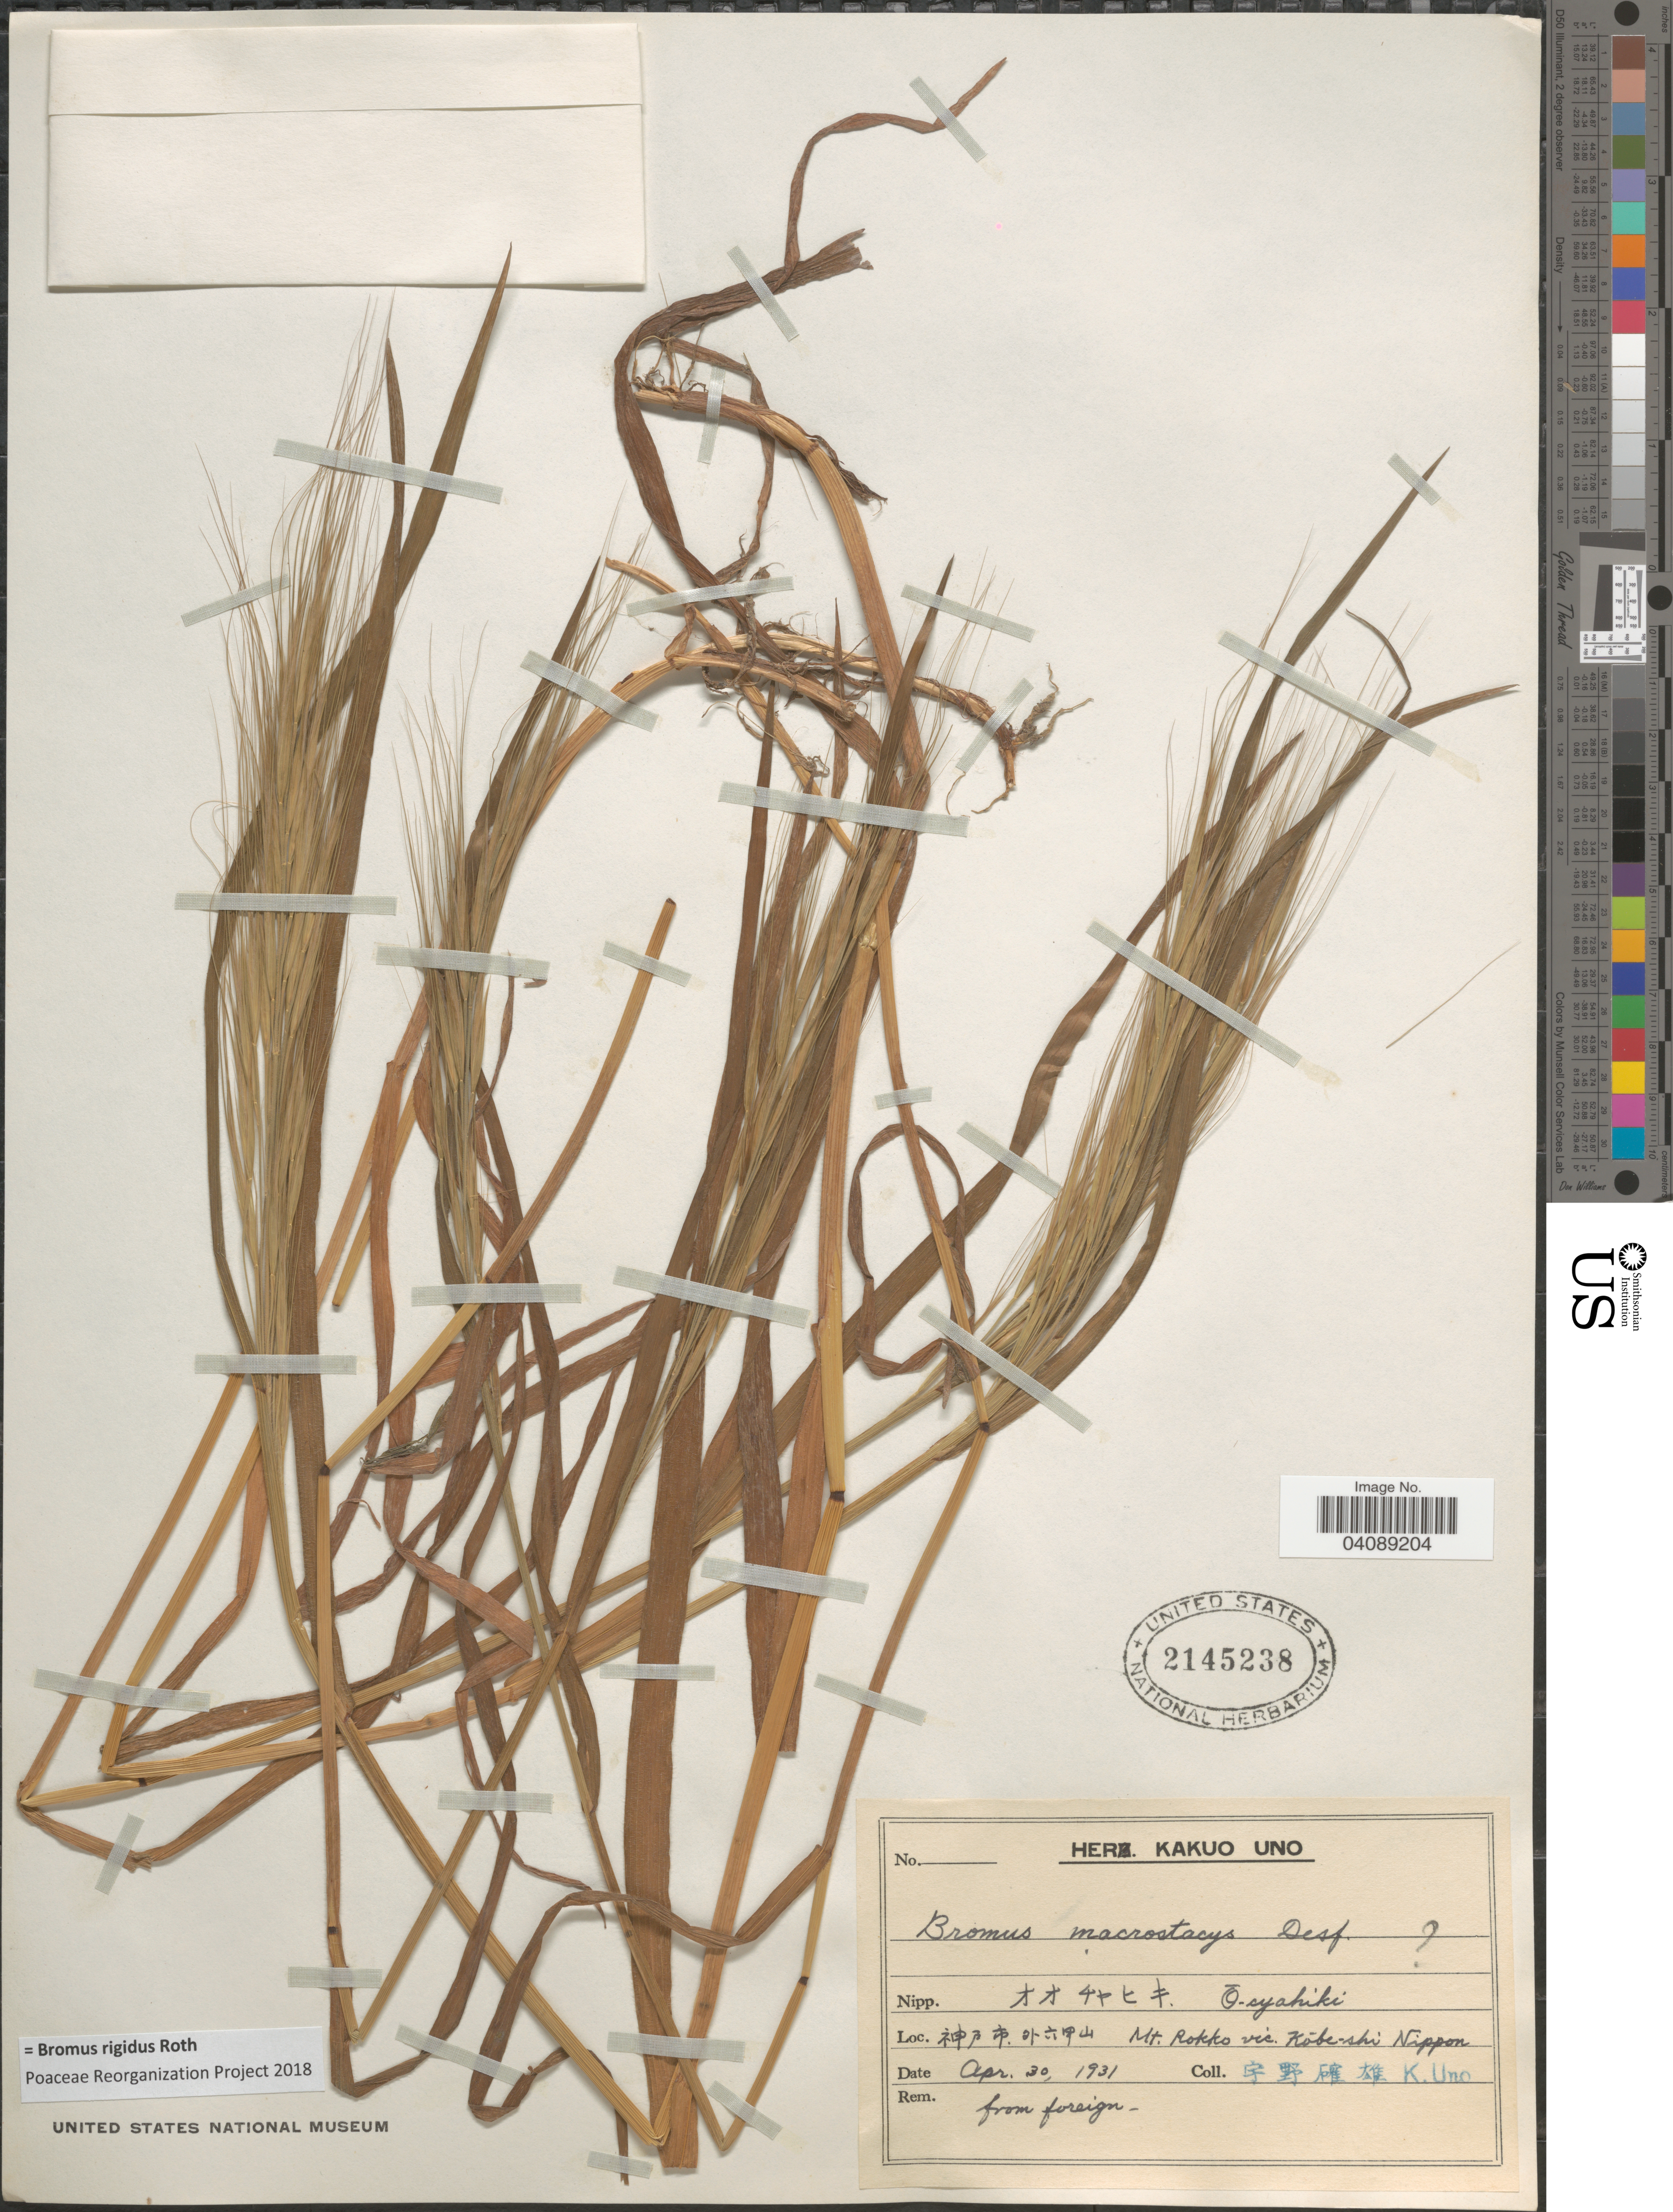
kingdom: Plantae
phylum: Tracheophyta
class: Liliopsida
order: Poales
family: Poaceae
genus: Bromus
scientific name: Bromus rigidus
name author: Roth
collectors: K. Uno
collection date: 1931-04-30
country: Japan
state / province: Hyōgo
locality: X. Mt. Rokko vic. Kobe-shi Nippon.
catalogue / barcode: US 2145238